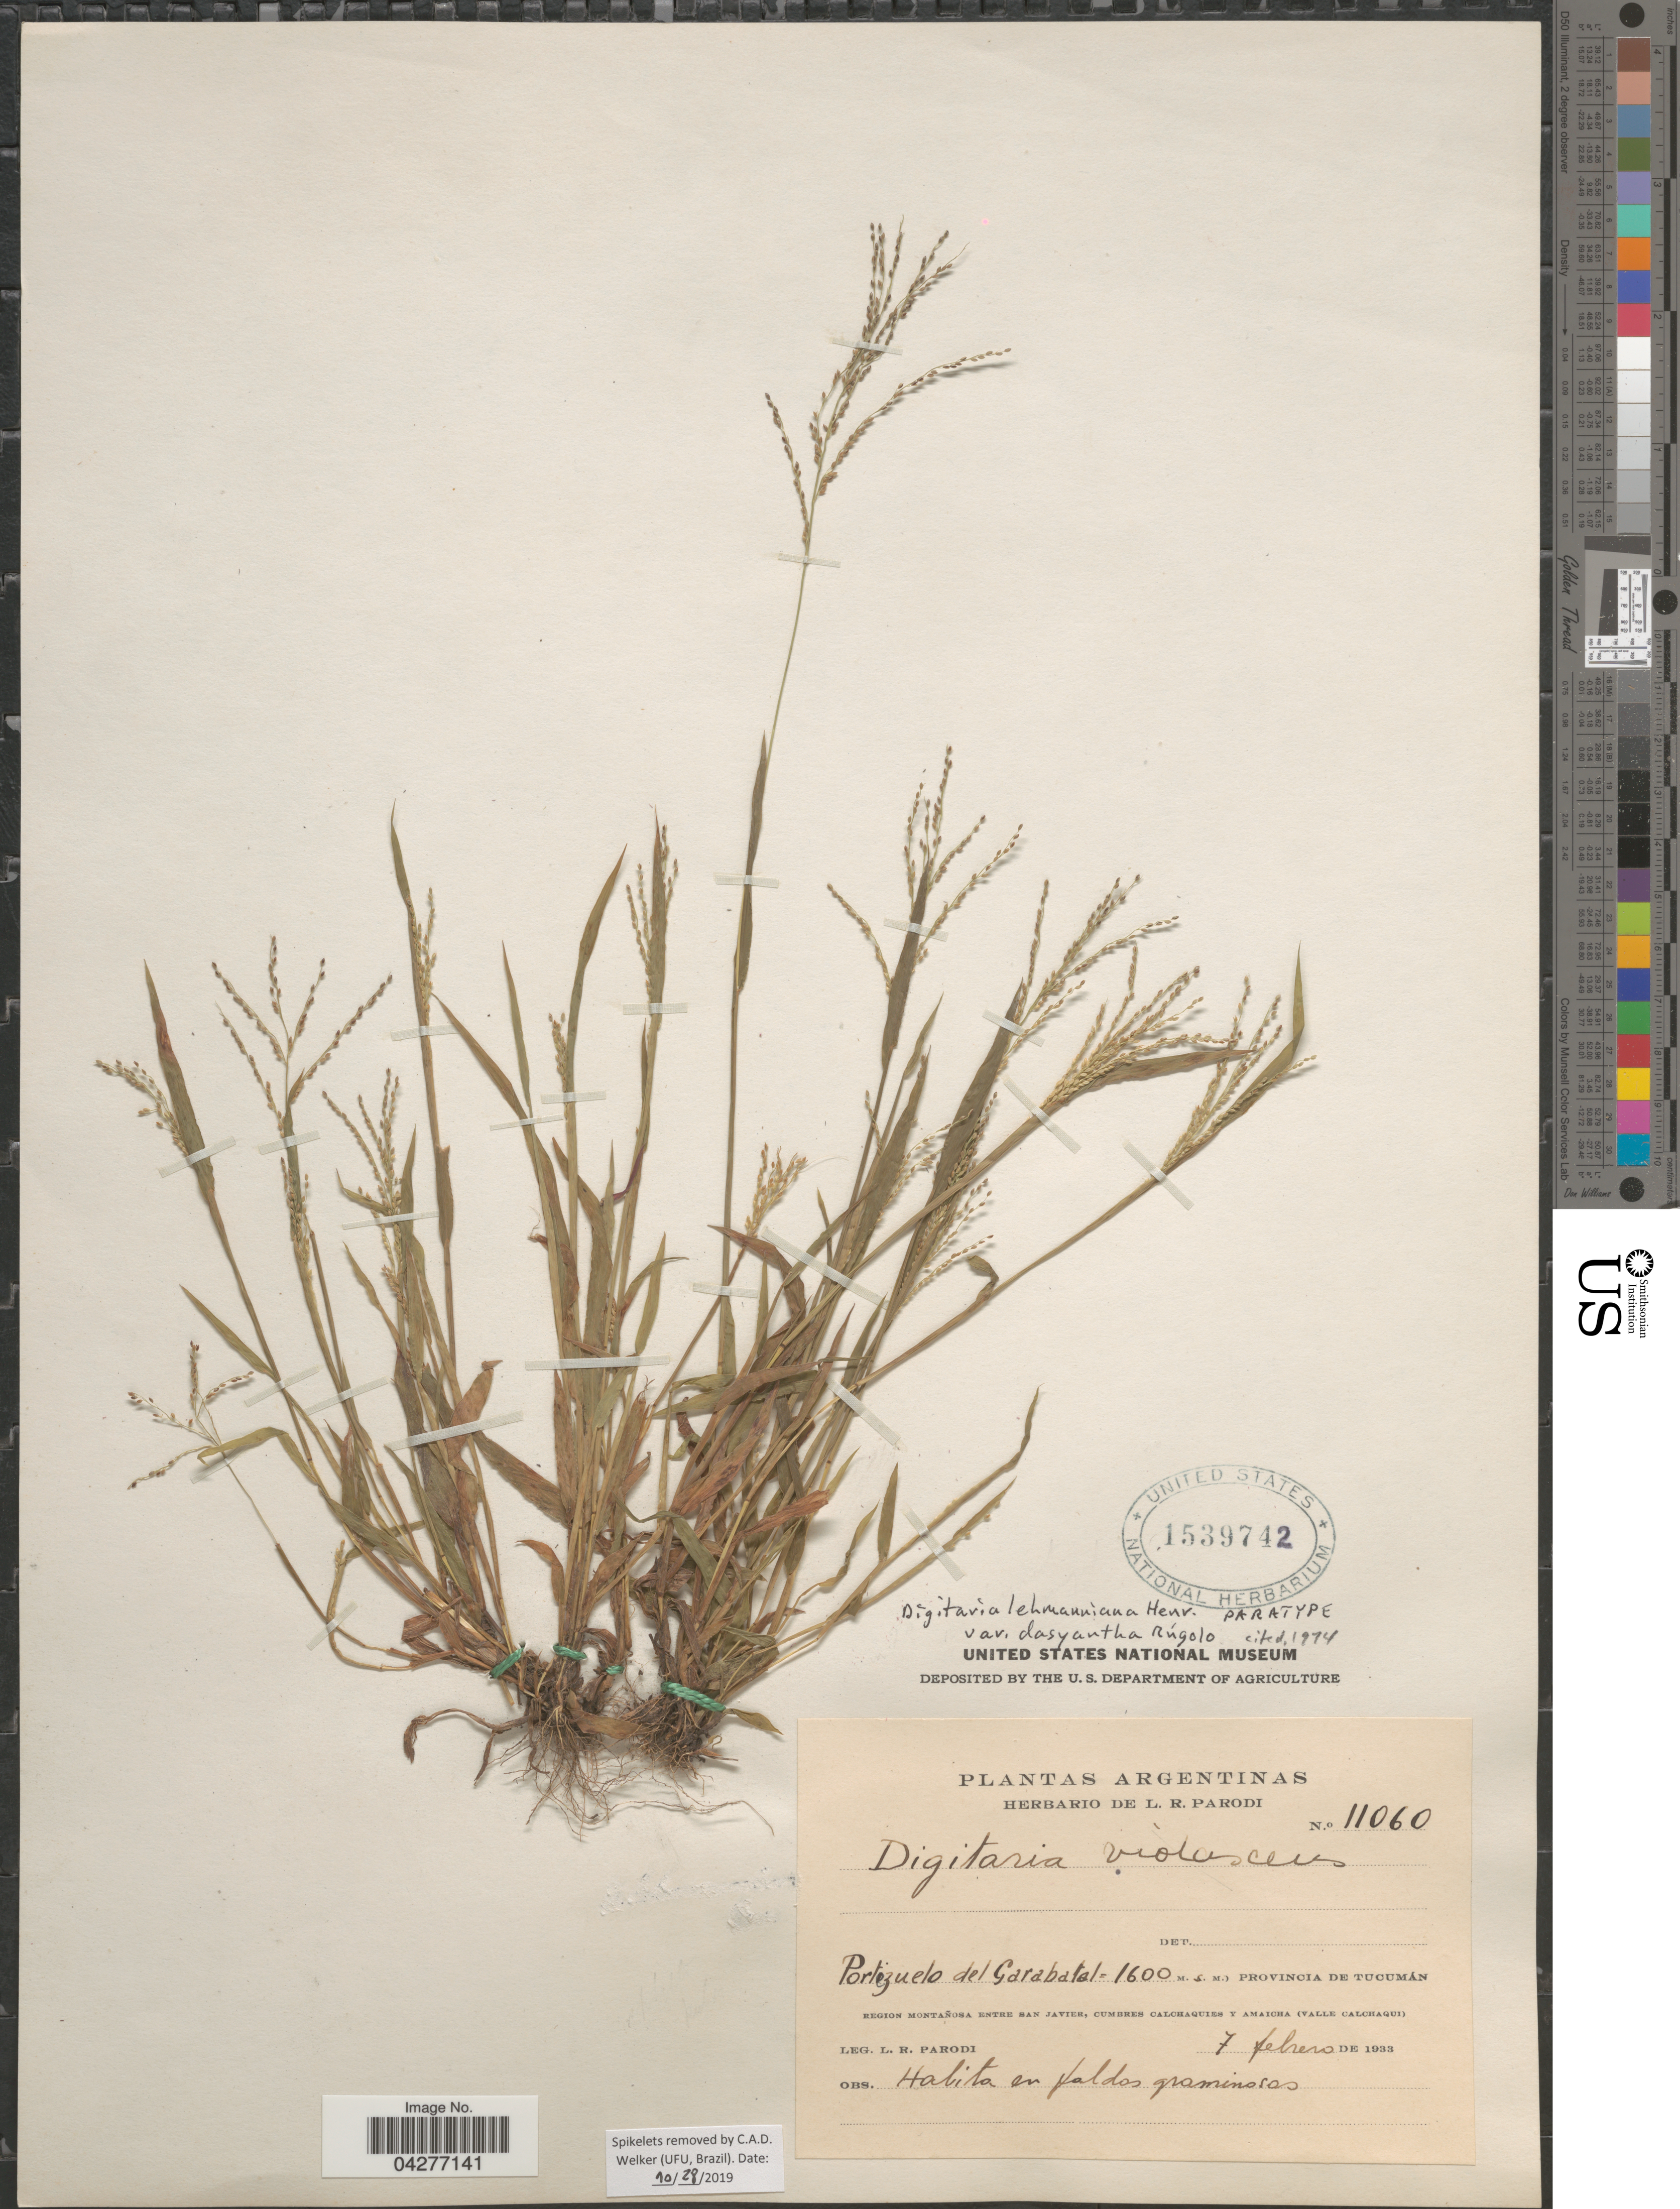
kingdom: Plantae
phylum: Tracheophyta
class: Liliopsida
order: Poales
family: Poaceae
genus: Digitaria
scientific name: Digitaria lehmanniana var. dasyantha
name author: Rúgolo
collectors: L. R. Parodi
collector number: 11060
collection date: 1933-02-07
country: Argentina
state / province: Tucuman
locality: Portizuelo del Garabatal. Region Montañosa entre San Javier, cumbres Calchaquies y Amaicha (Valle Calchaqui).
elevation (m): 1600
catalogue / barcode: US 1539742